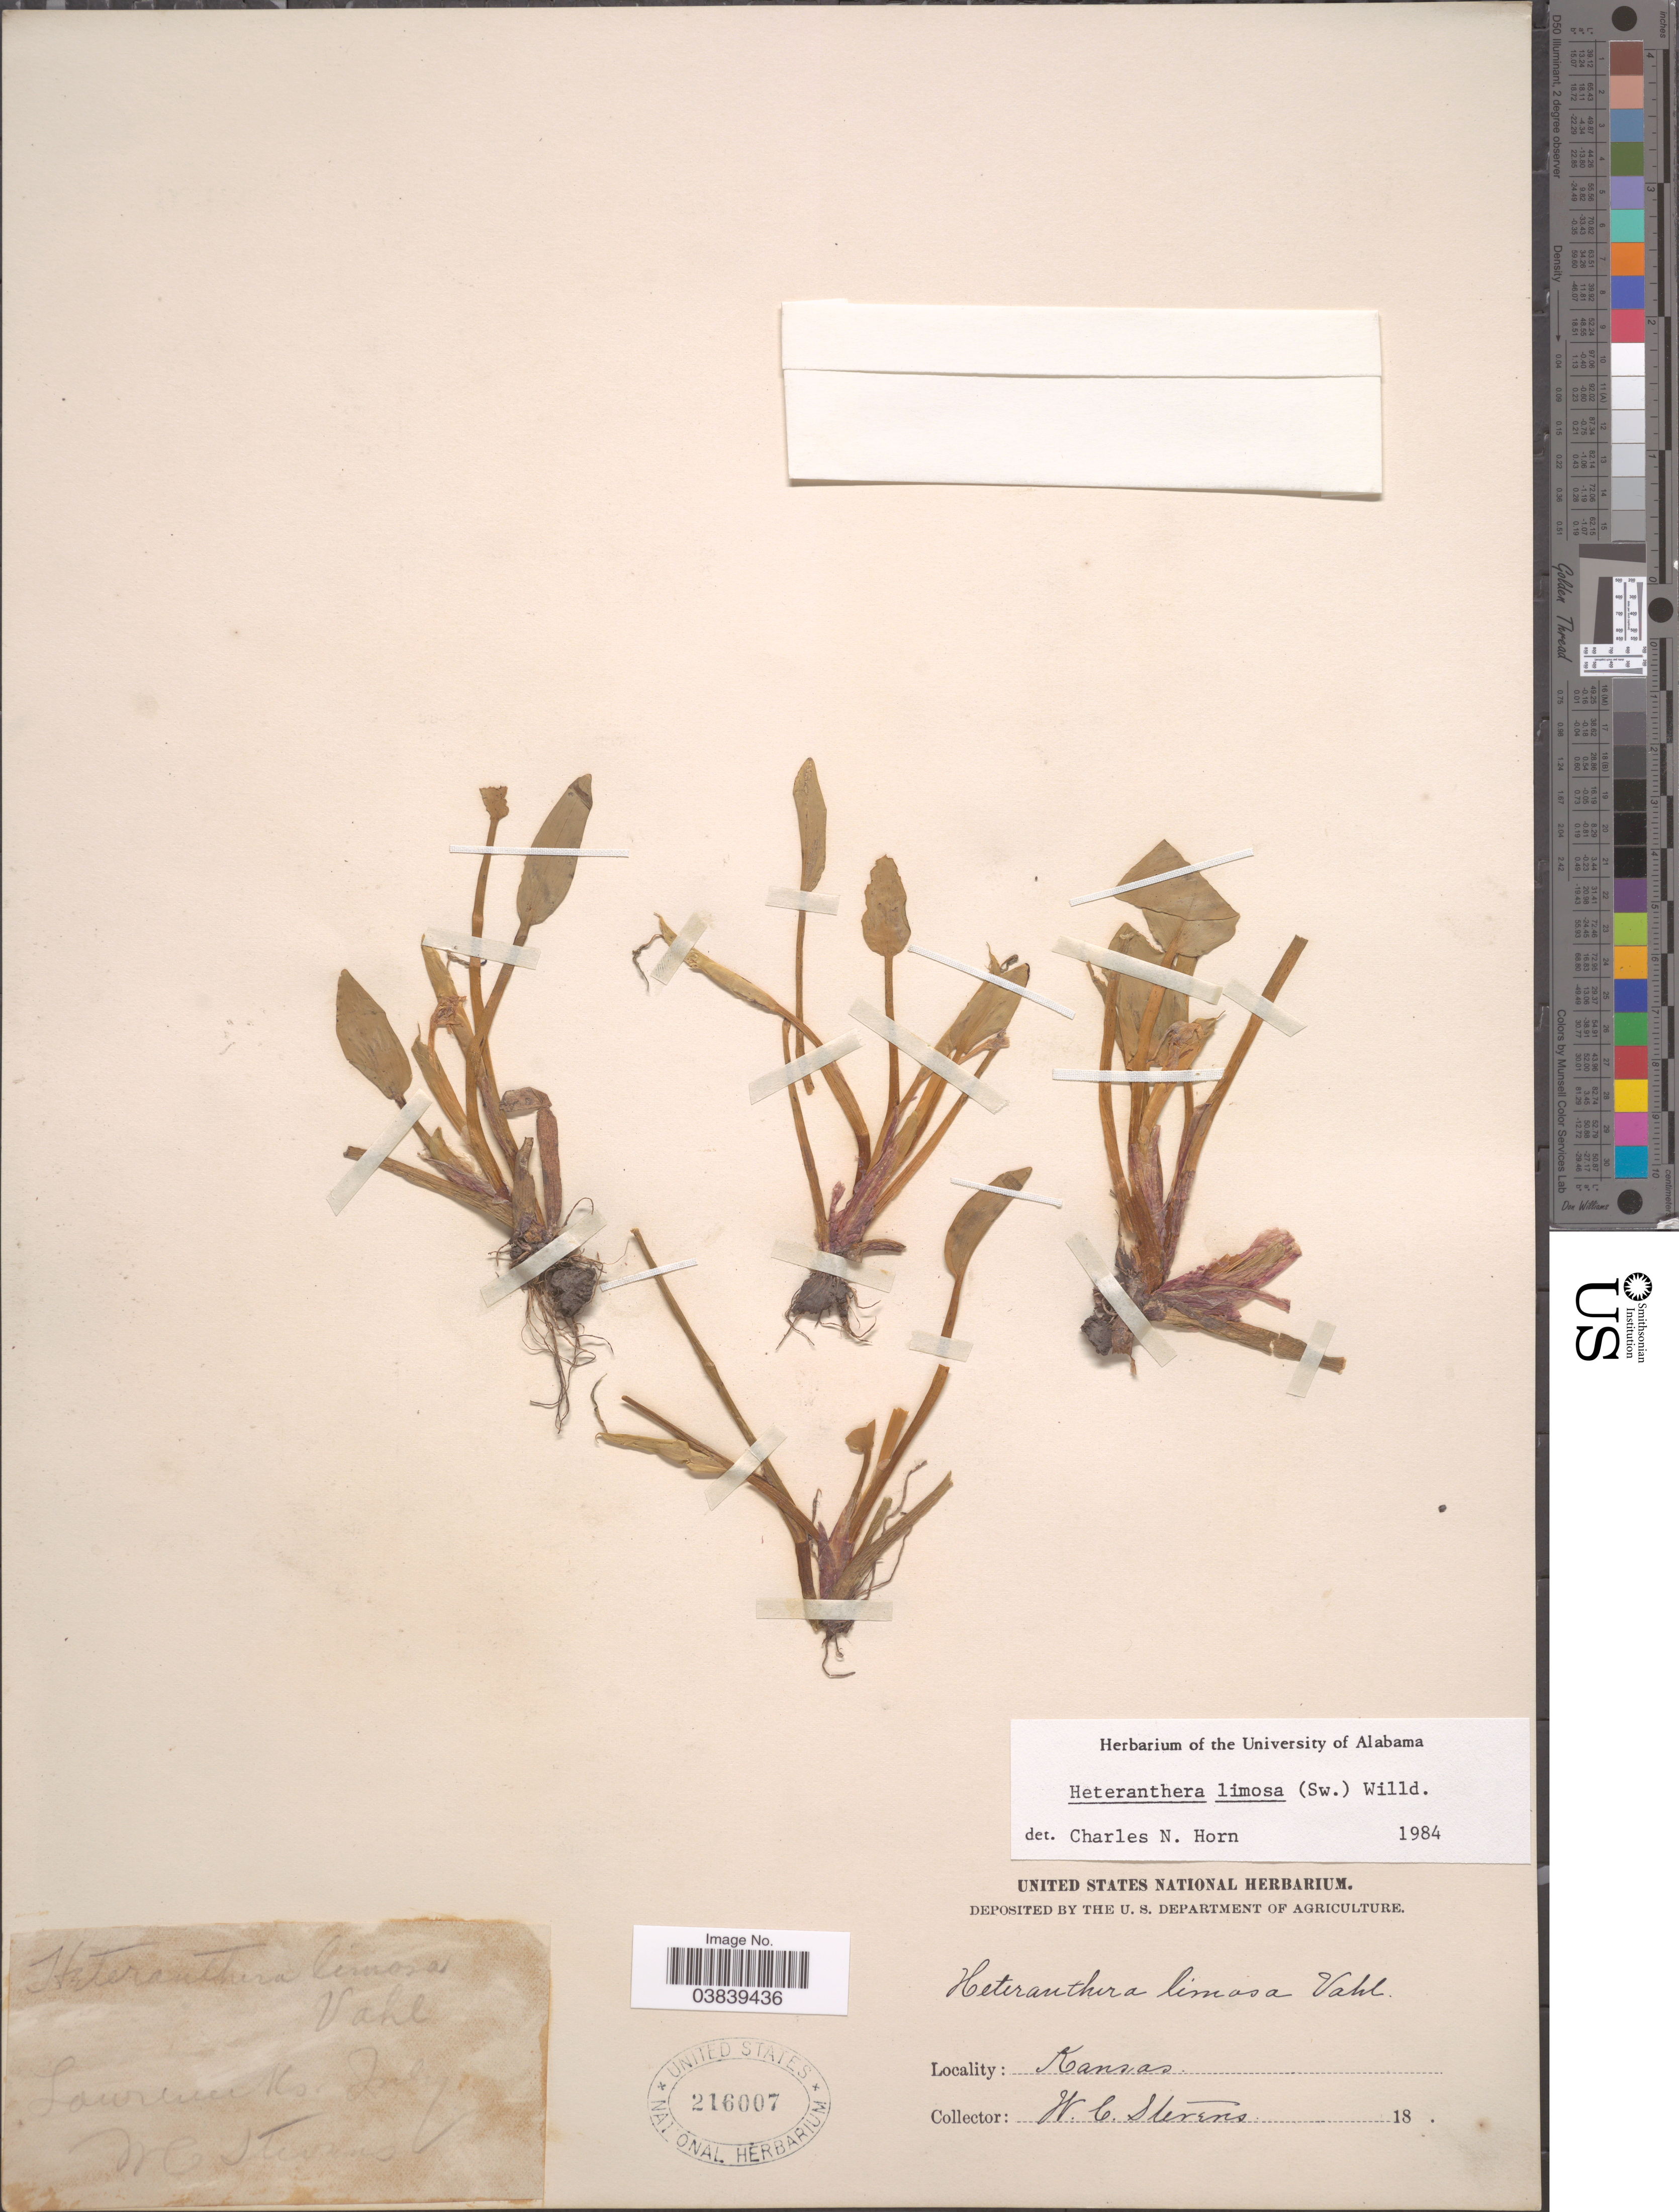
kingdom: Plantae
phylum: Tracheophyta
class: Liliopsida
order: Commelinales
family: Pontederiaceae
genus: Heteranthera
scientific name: Heteranthera limosa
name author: (Sw.) Willd.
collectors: W. C. Stevens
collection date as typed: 18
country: United States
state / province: Kansas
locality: Lawrence.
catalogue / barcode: US 216007